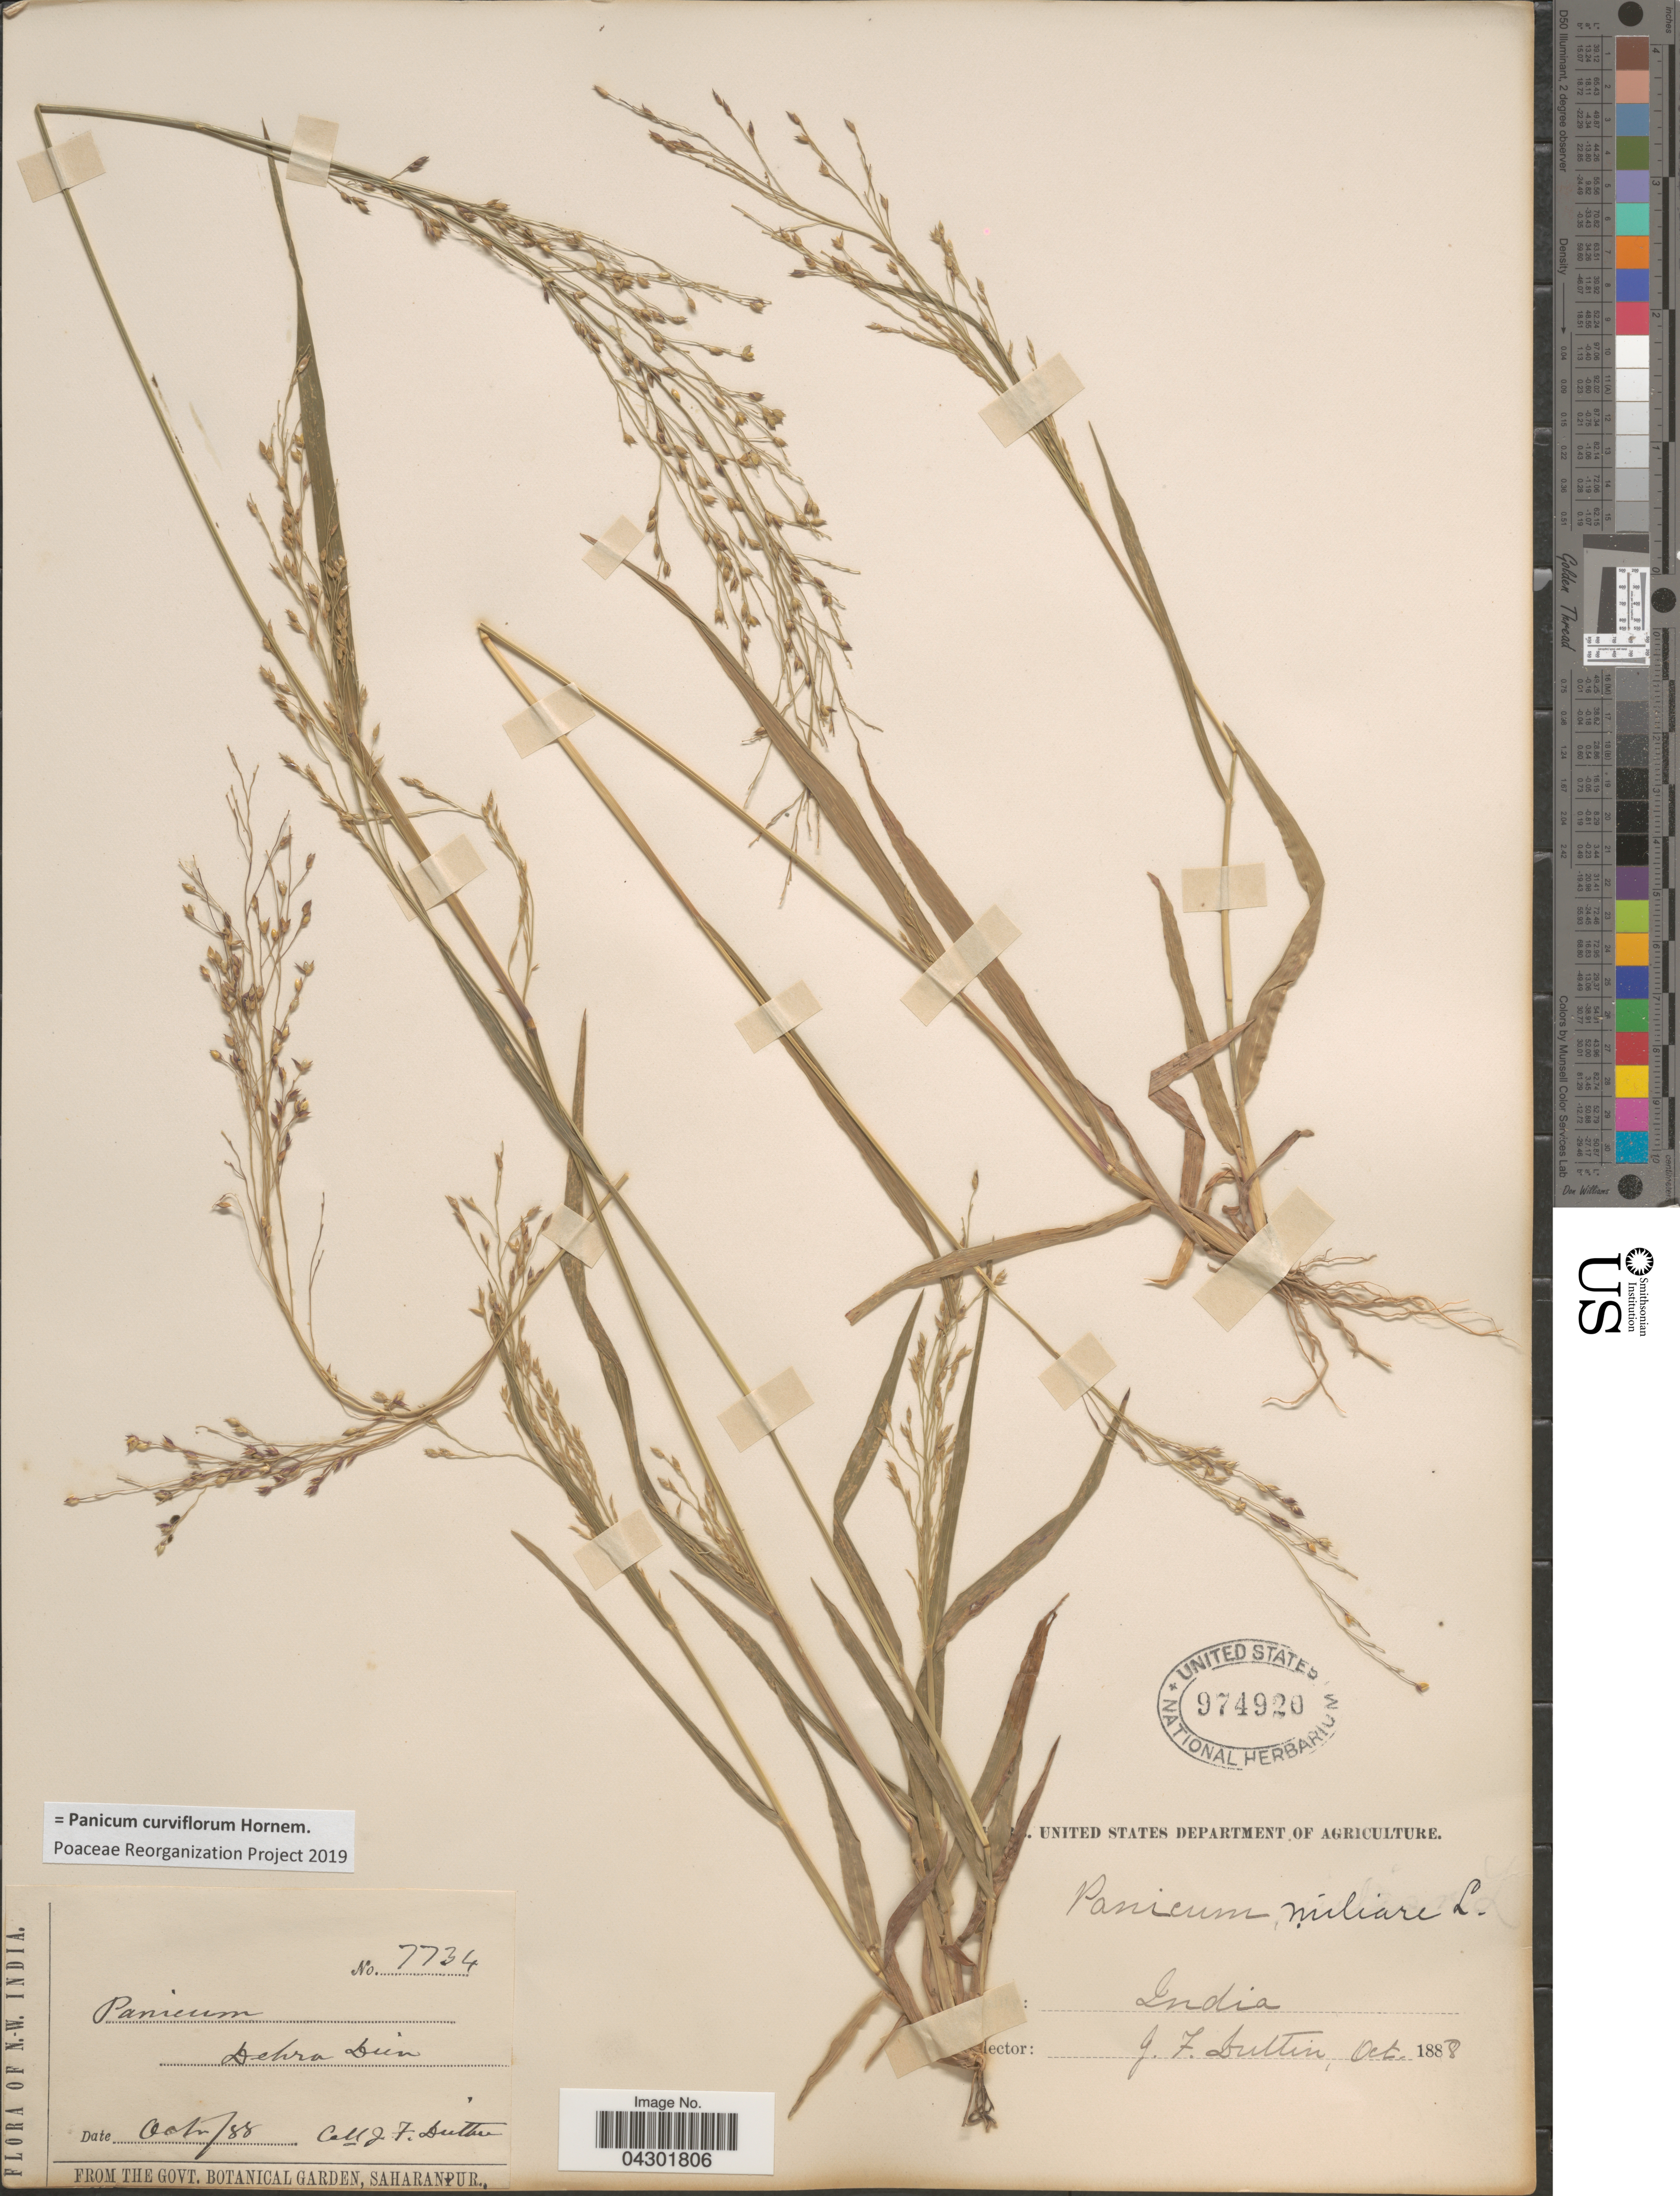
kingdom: Plantae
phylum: Tracheophyta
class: Liliopsida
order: Poales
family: Poaceae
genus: Panicum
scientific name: Panicum curviflorum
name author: Hornem.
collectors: J. F. Duthie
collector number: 7734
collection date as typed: Transcribed d/m/y: /10/88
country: India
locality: Dehra Dun.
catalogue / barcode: US 974920